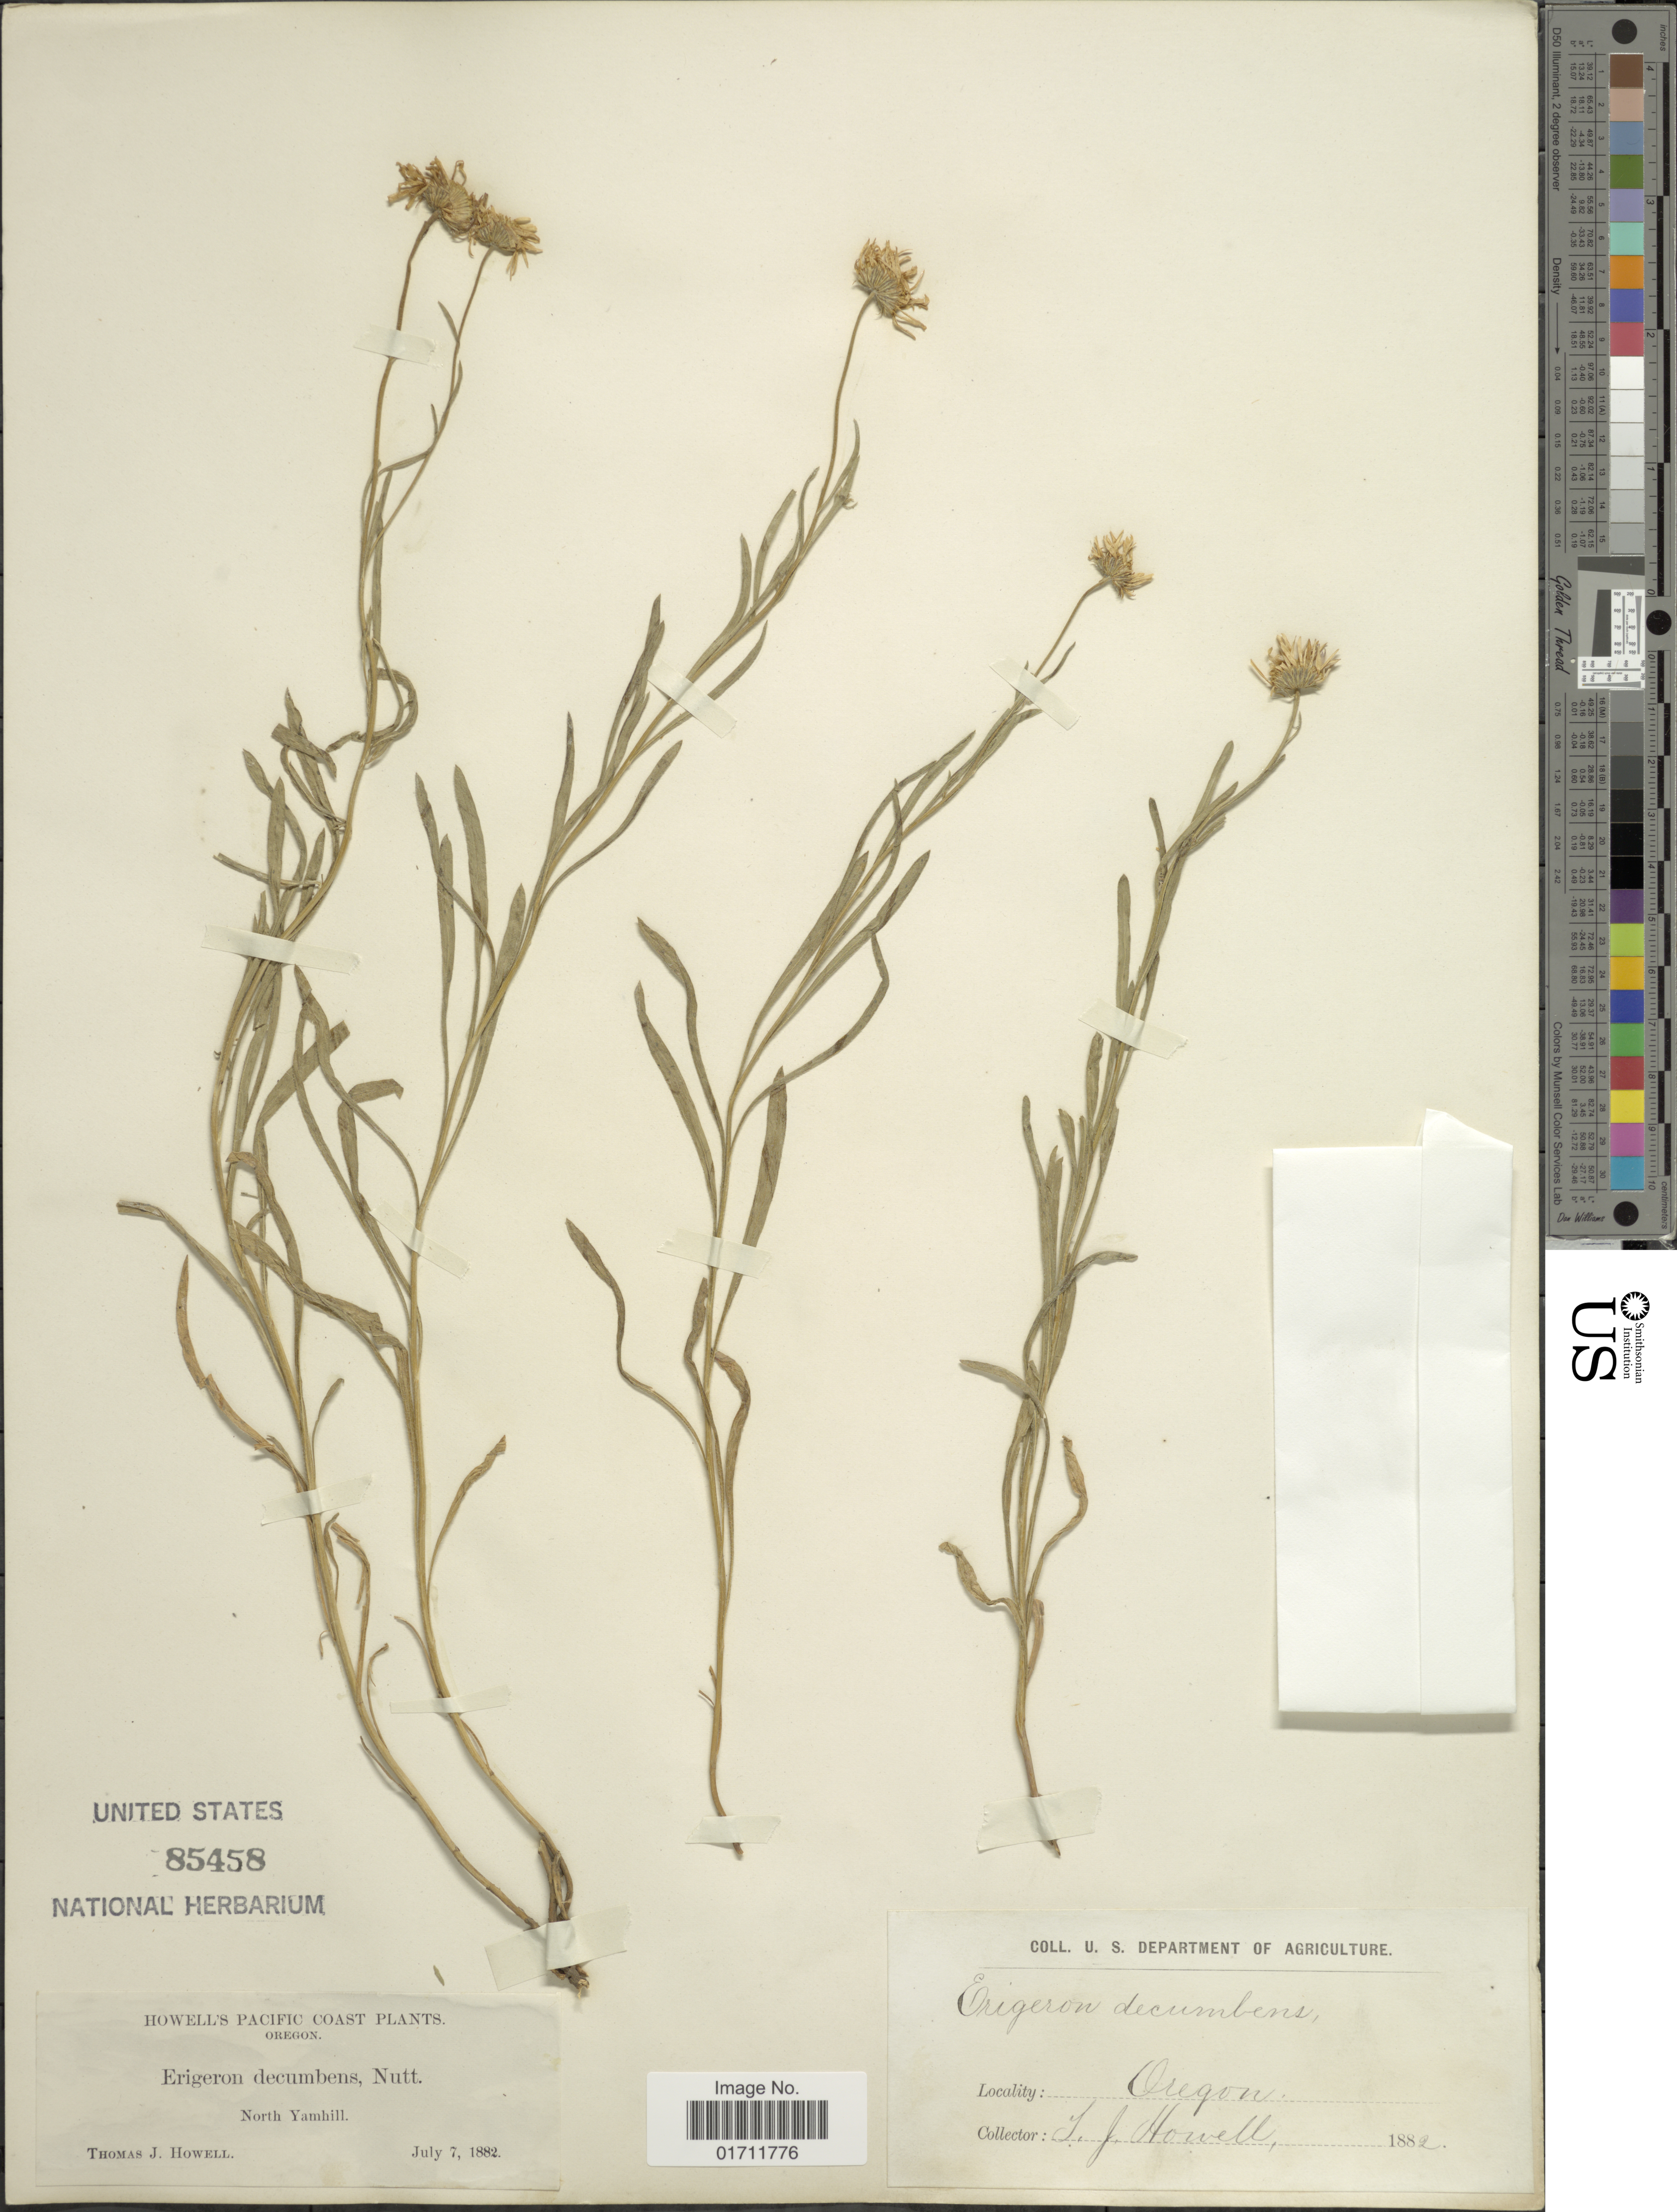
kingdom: Plantae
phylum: Tracheophyta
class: Magnoliopsida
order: Asterales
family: Asteraceae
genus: Erigeron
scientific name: Erigeron decumbens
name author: Nutt.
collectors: T. J. Howell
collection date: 1882-07-07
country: United States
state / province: Oregon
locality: Pacific Coast, North Yamhill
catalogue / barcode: US 85458